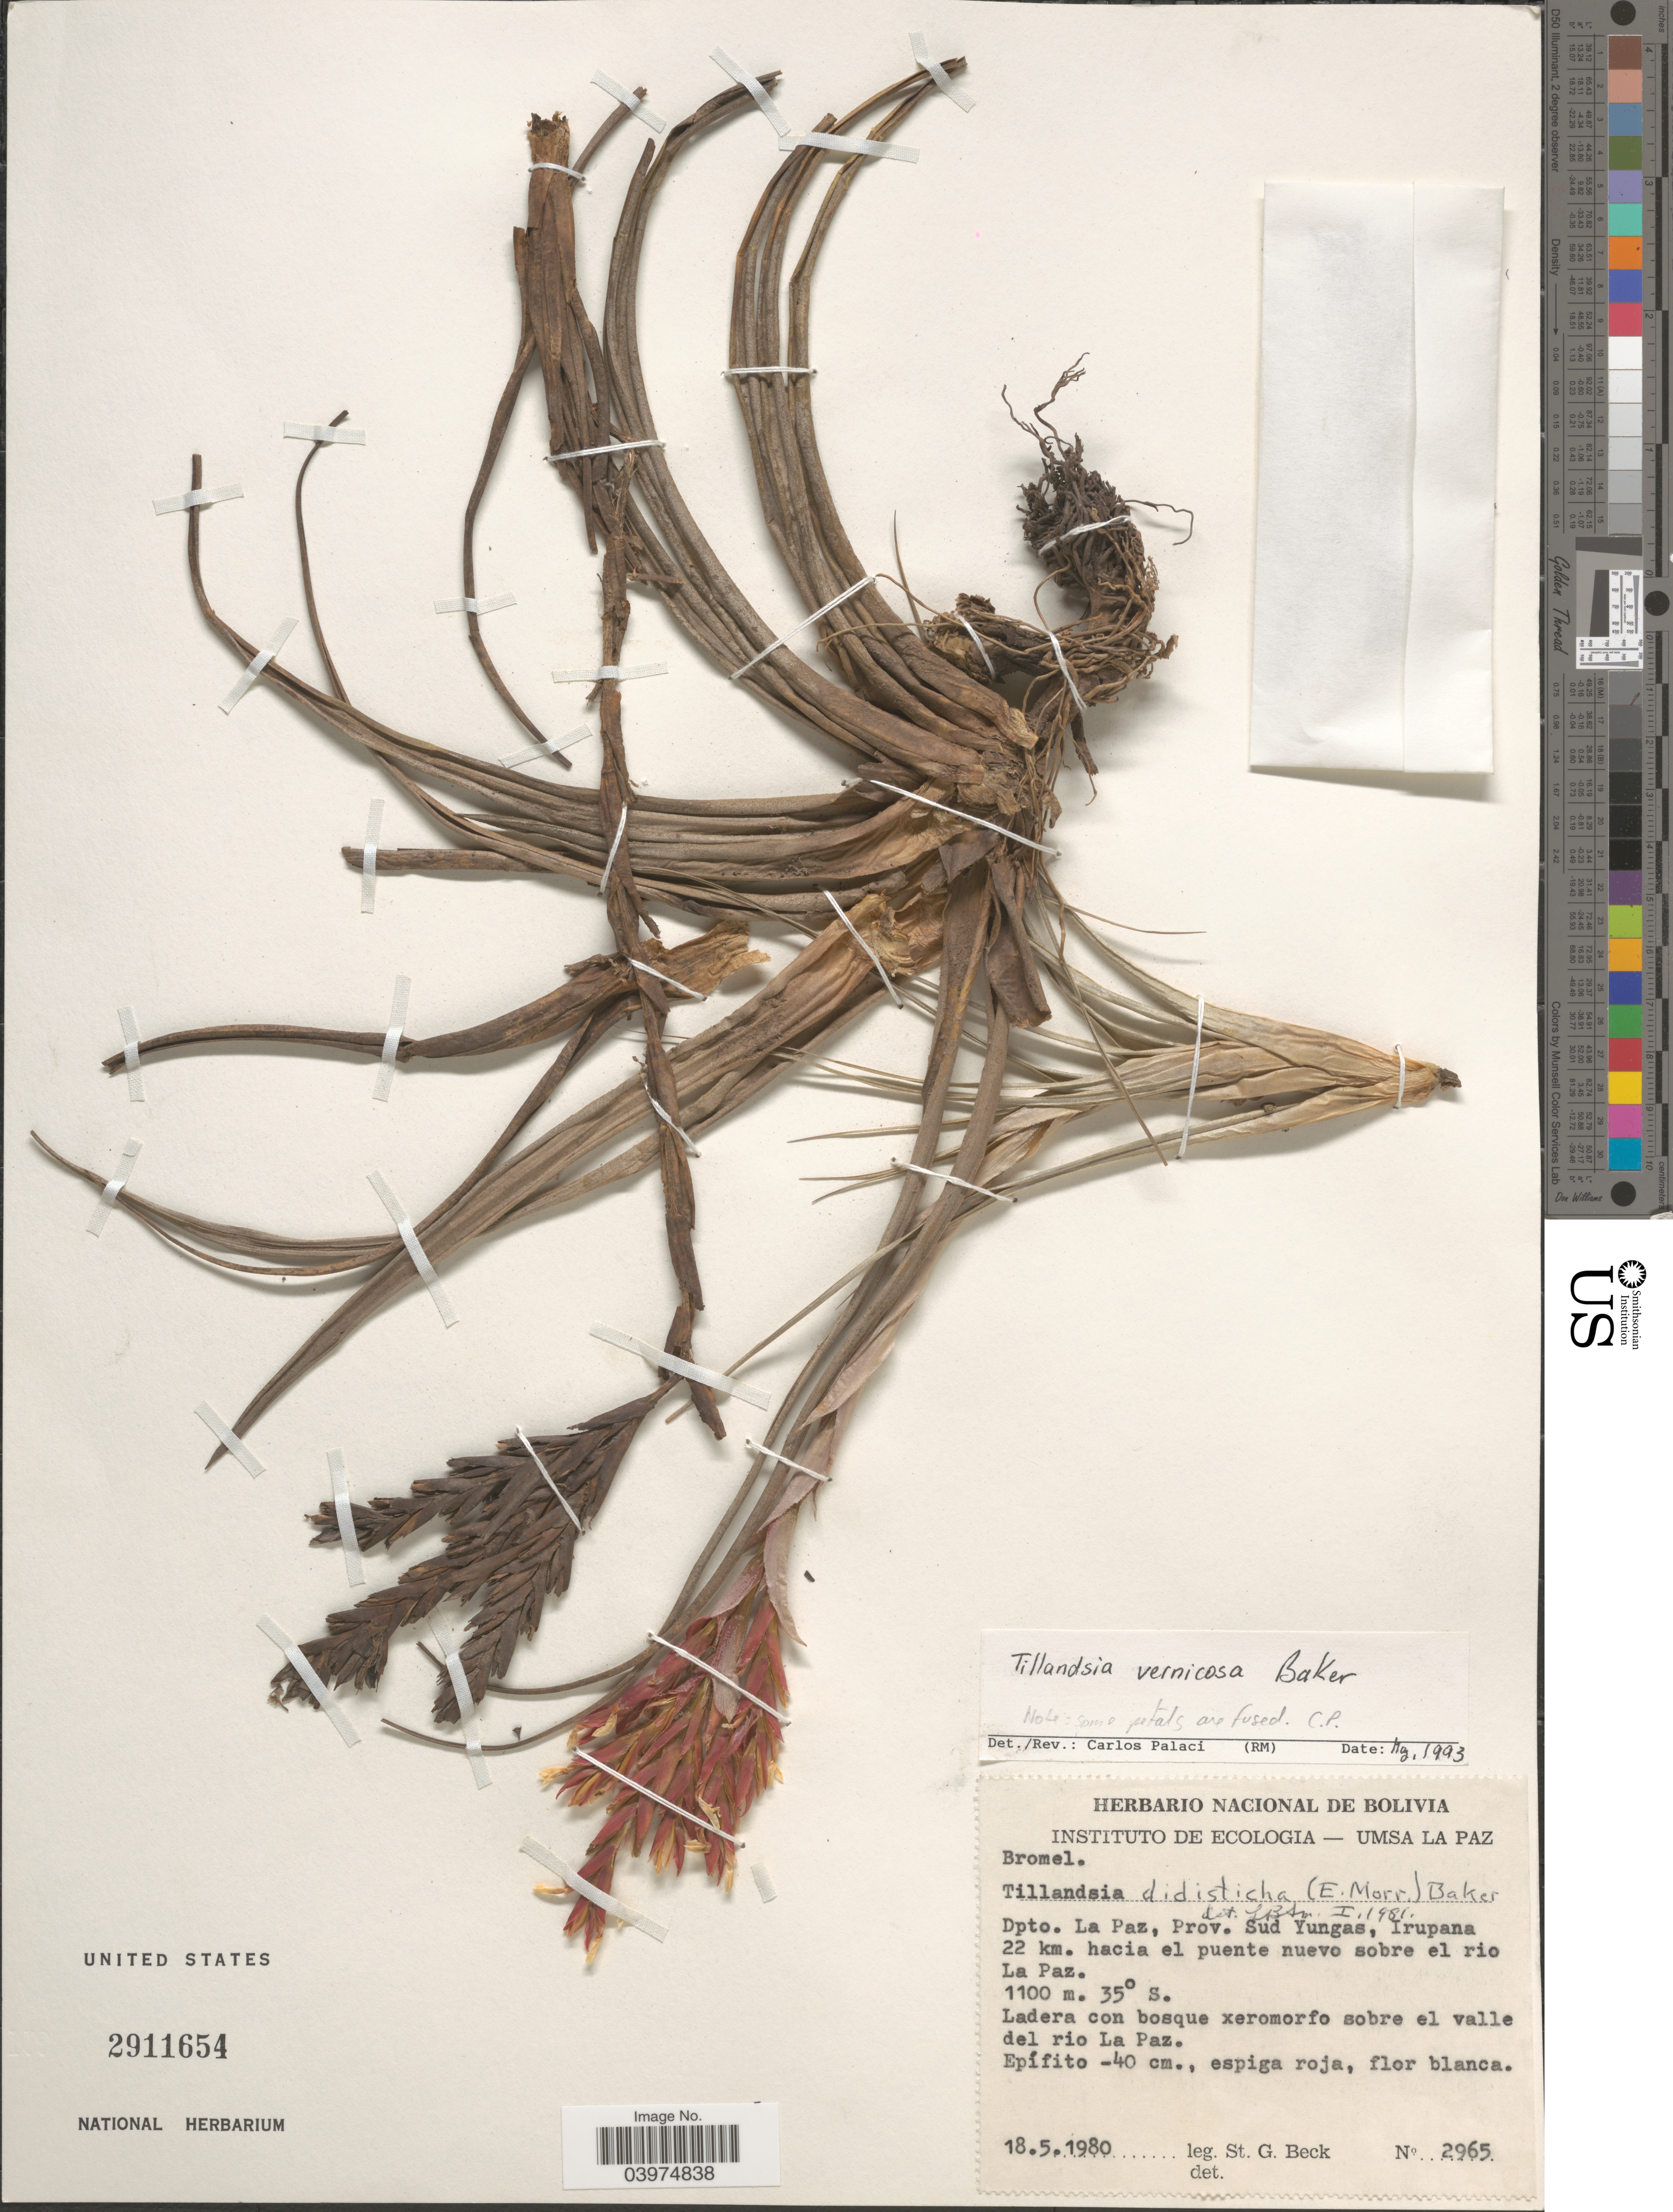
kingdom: Plantae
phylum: Tracheophyta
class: Liliopsida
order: Poales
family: Bromeliaceae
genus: Tillandsia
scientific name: Tillandsia vernicosa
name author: Baker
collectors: S. G. Beck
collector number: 2965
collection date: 1980-05-18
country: Bolivia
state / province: La Paz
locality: Dpto. La Paz, Prov. Sud Yungas, Irupana 22 km. hacia el puente nuevo sobre el rio La Paz.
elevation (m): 1100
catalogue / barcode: US 2911654